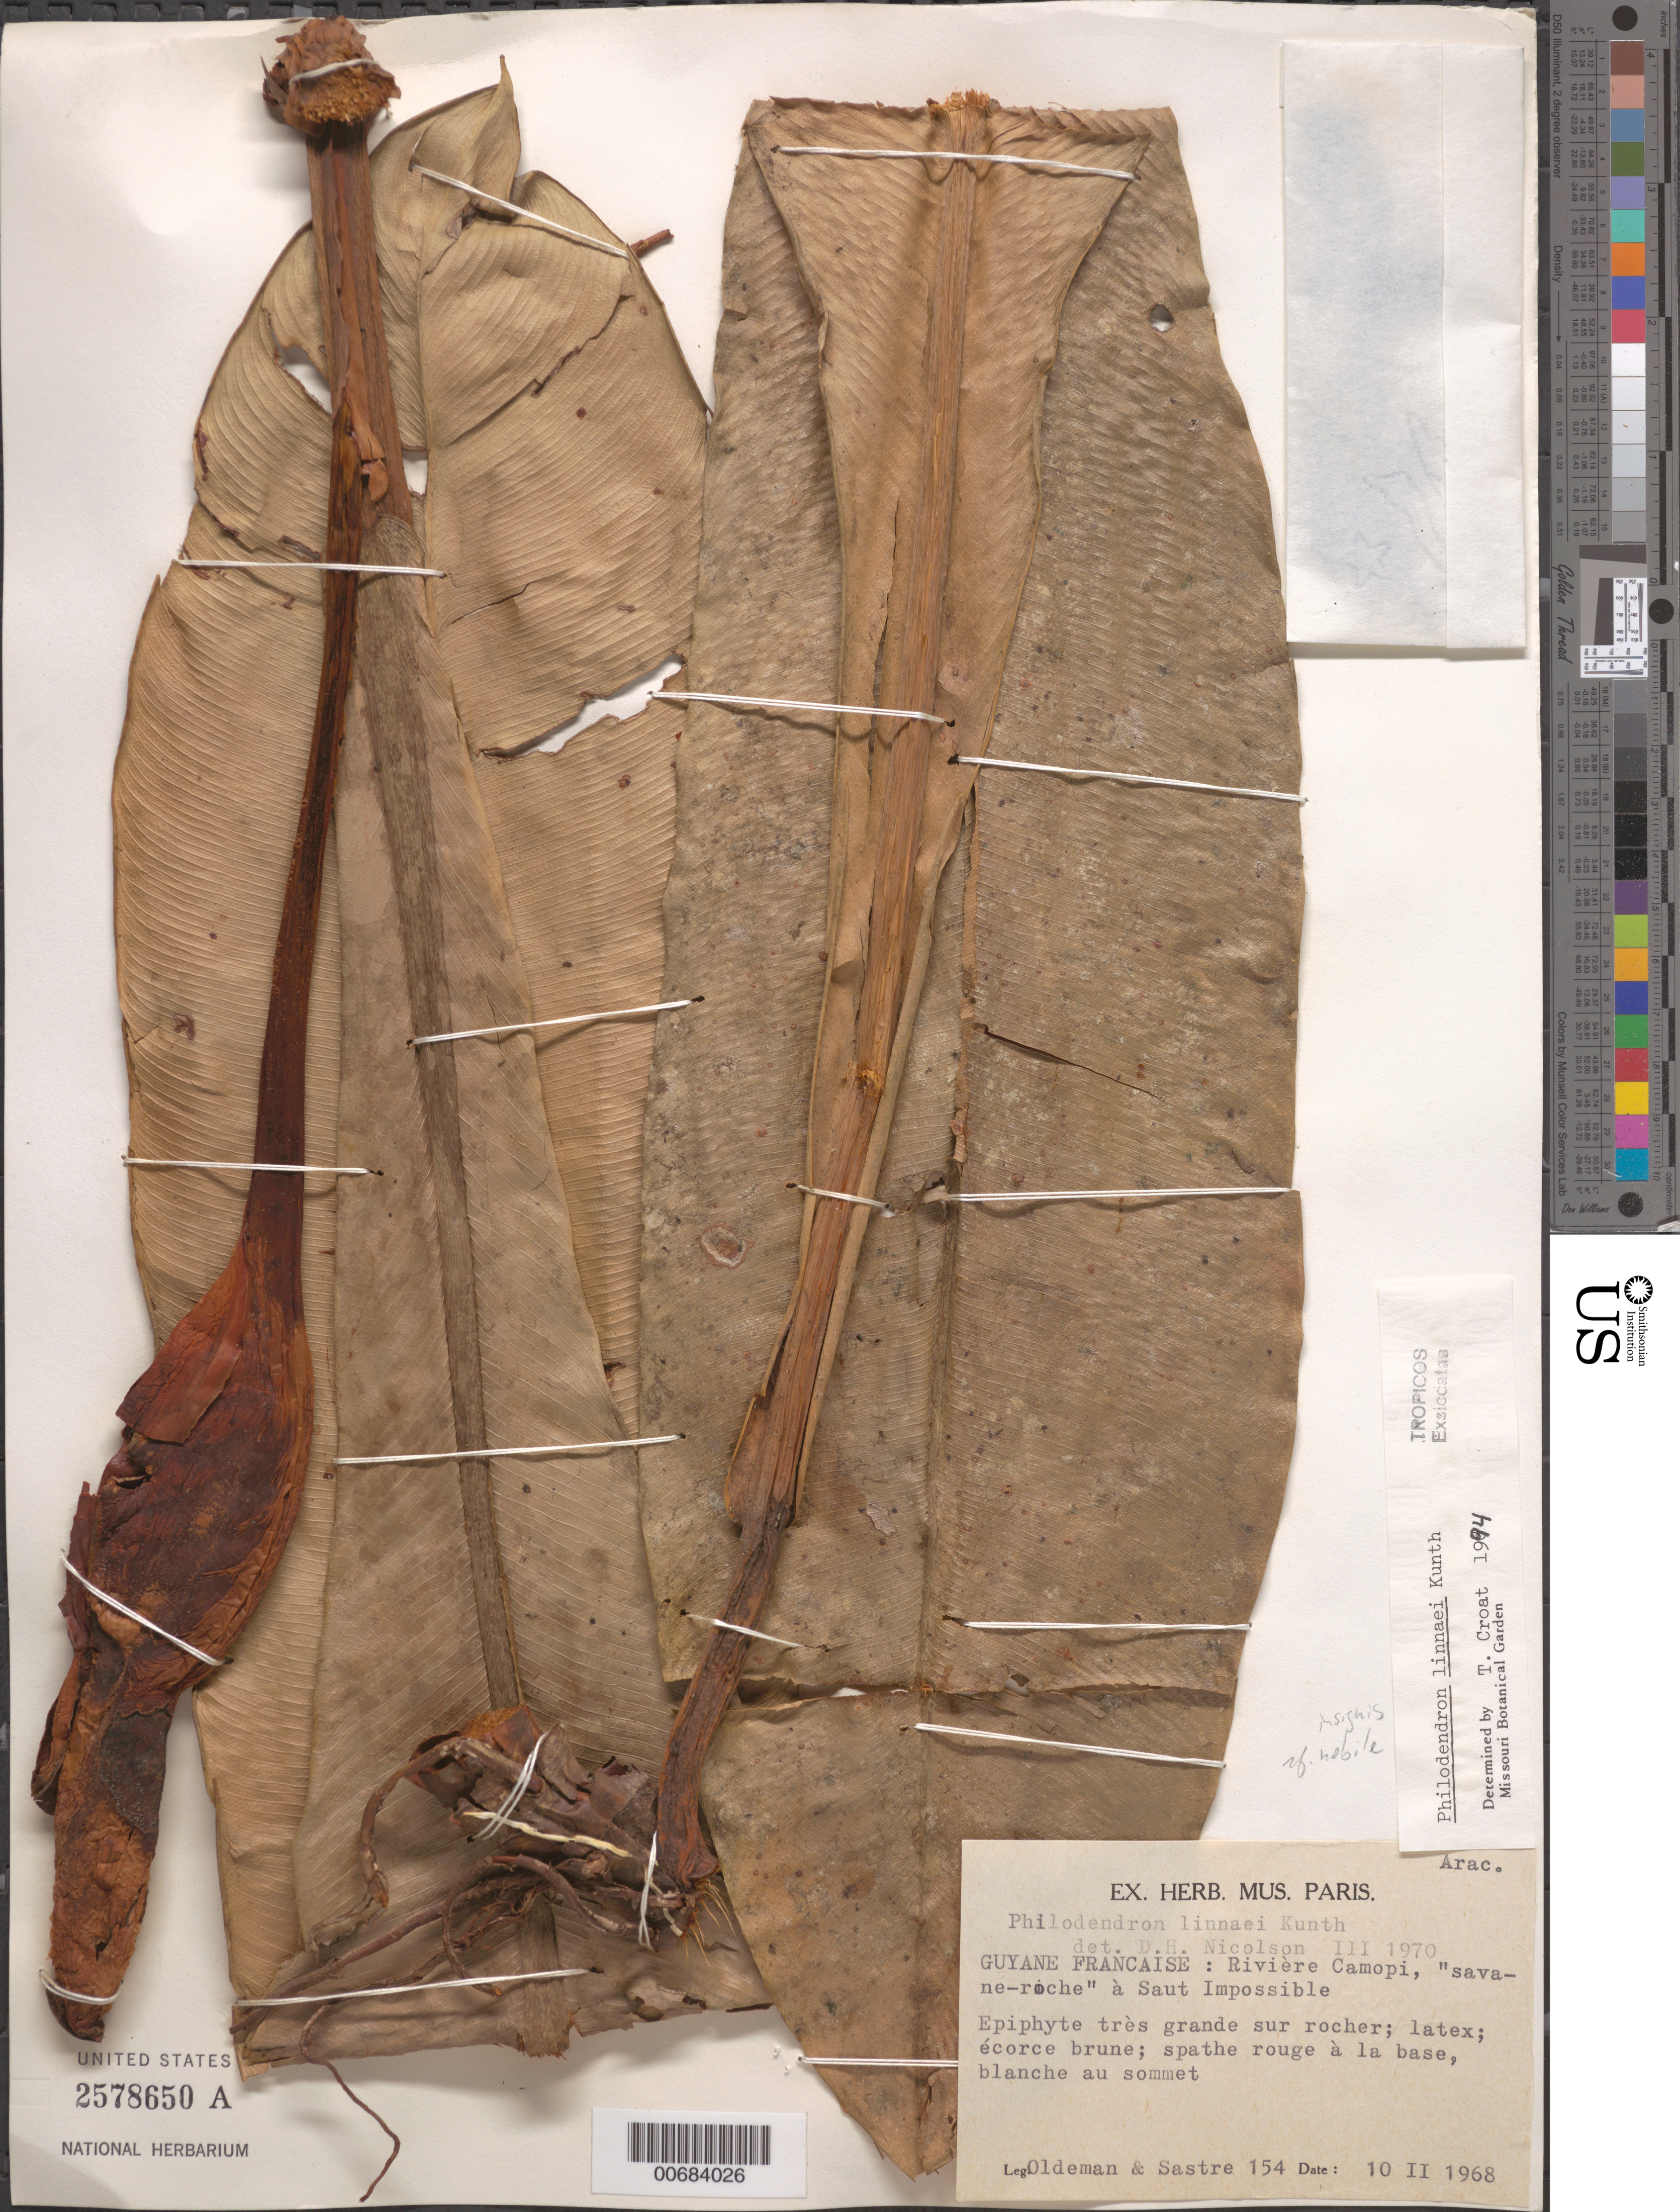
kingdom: Plantae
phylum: Tracheophyta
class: Liliopsida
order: Alismatales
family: Araceae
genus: Philodendron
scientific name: Philodendron linnaei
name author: Kunth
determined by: Croat, Thomas B., Missouri Botanical Garden (MO)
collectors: R. Oldeman & C. H. L. Sastre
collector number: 154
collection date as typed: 10-Feb-68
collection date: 1968-02-10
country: French Guiana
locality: Rivière Camopi, (affluent de l'Oyapock), Saut Grand Impossible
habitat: Savanna rock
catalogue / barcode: US 2578650A